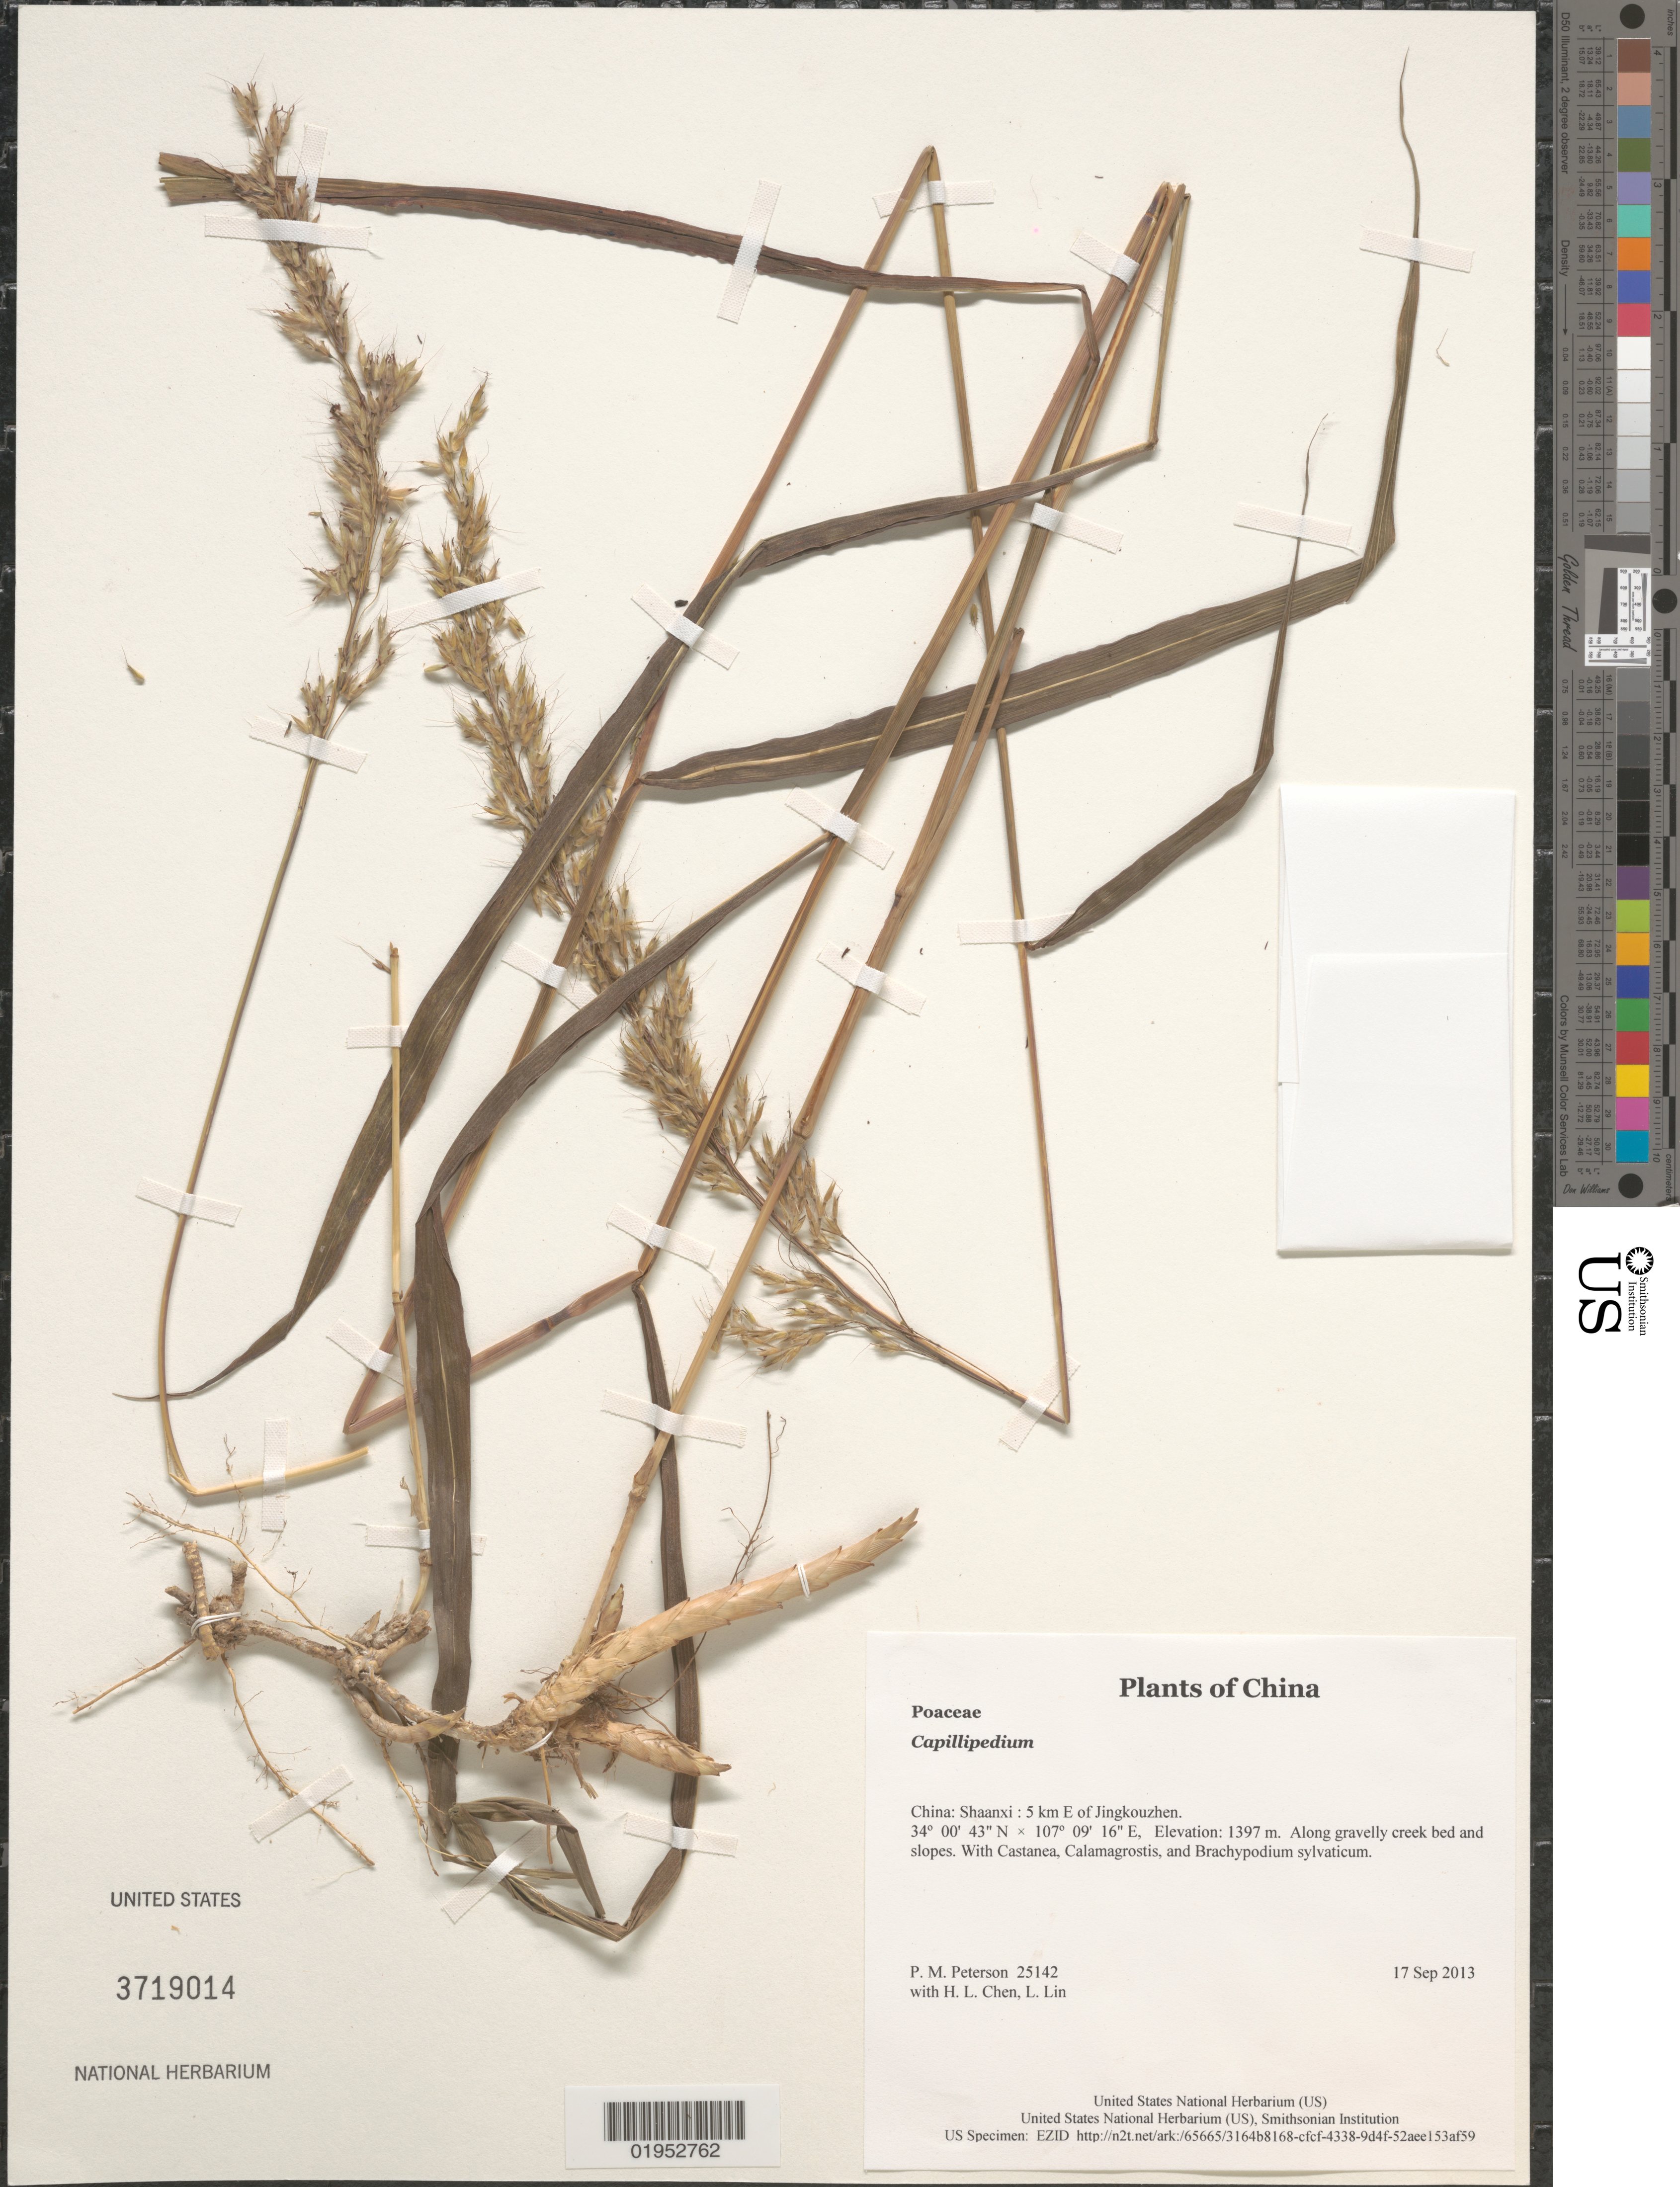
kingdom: Plantae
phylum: Tracheophyta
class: Liliopsida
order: Poales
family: Poaceae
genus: Capillipedium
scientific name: Capillipedium sp.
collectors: P. M. Peterson, H. L. Chen & L. Lin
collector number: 25142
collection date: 2013-09-17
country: China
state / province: Shaanxi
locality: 5 km E of Jingkouzhen.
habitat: Along gravelly creek bed and slopes.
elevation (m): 1397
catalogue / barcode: US 3719014